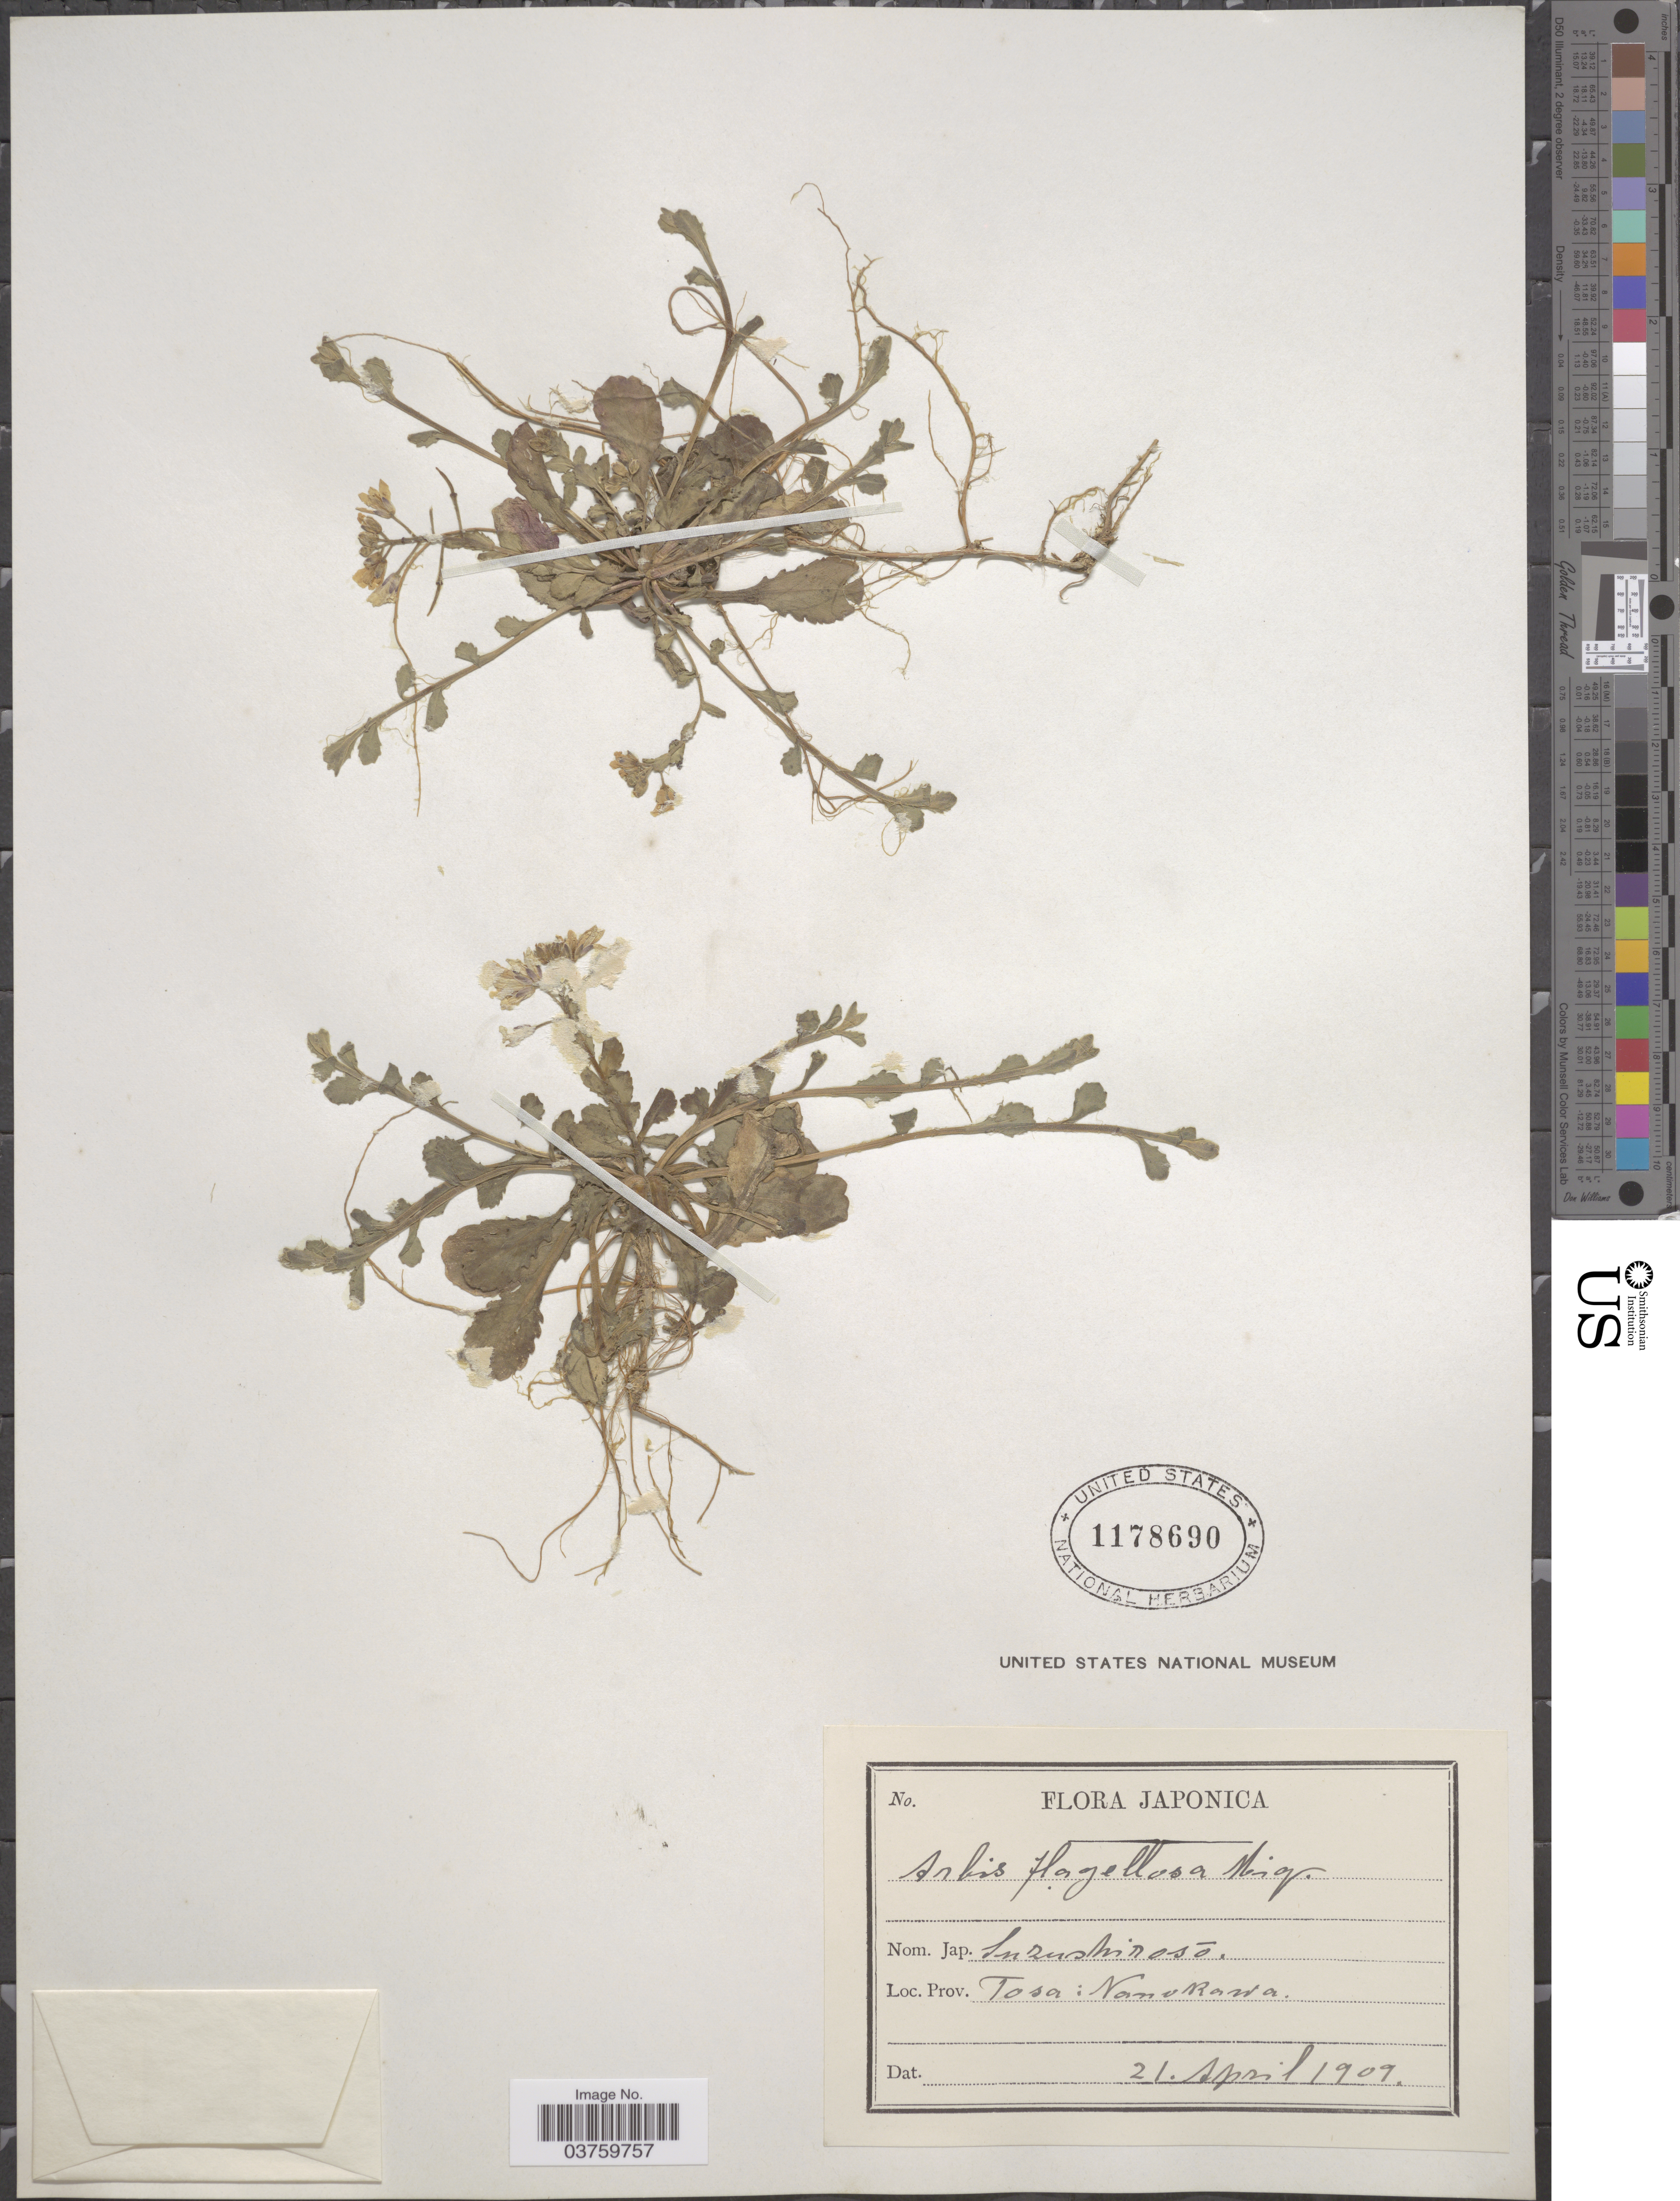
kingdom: Plantae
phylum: Tracheophyta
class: Magnoliopsida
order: Brassicales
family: Brassicaceae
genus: Arabis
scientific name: Arabis flagellosa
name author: Miq.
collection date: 1909-04-21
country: Japan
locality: Tosa: Nanokawa.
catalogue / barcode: US 1178690